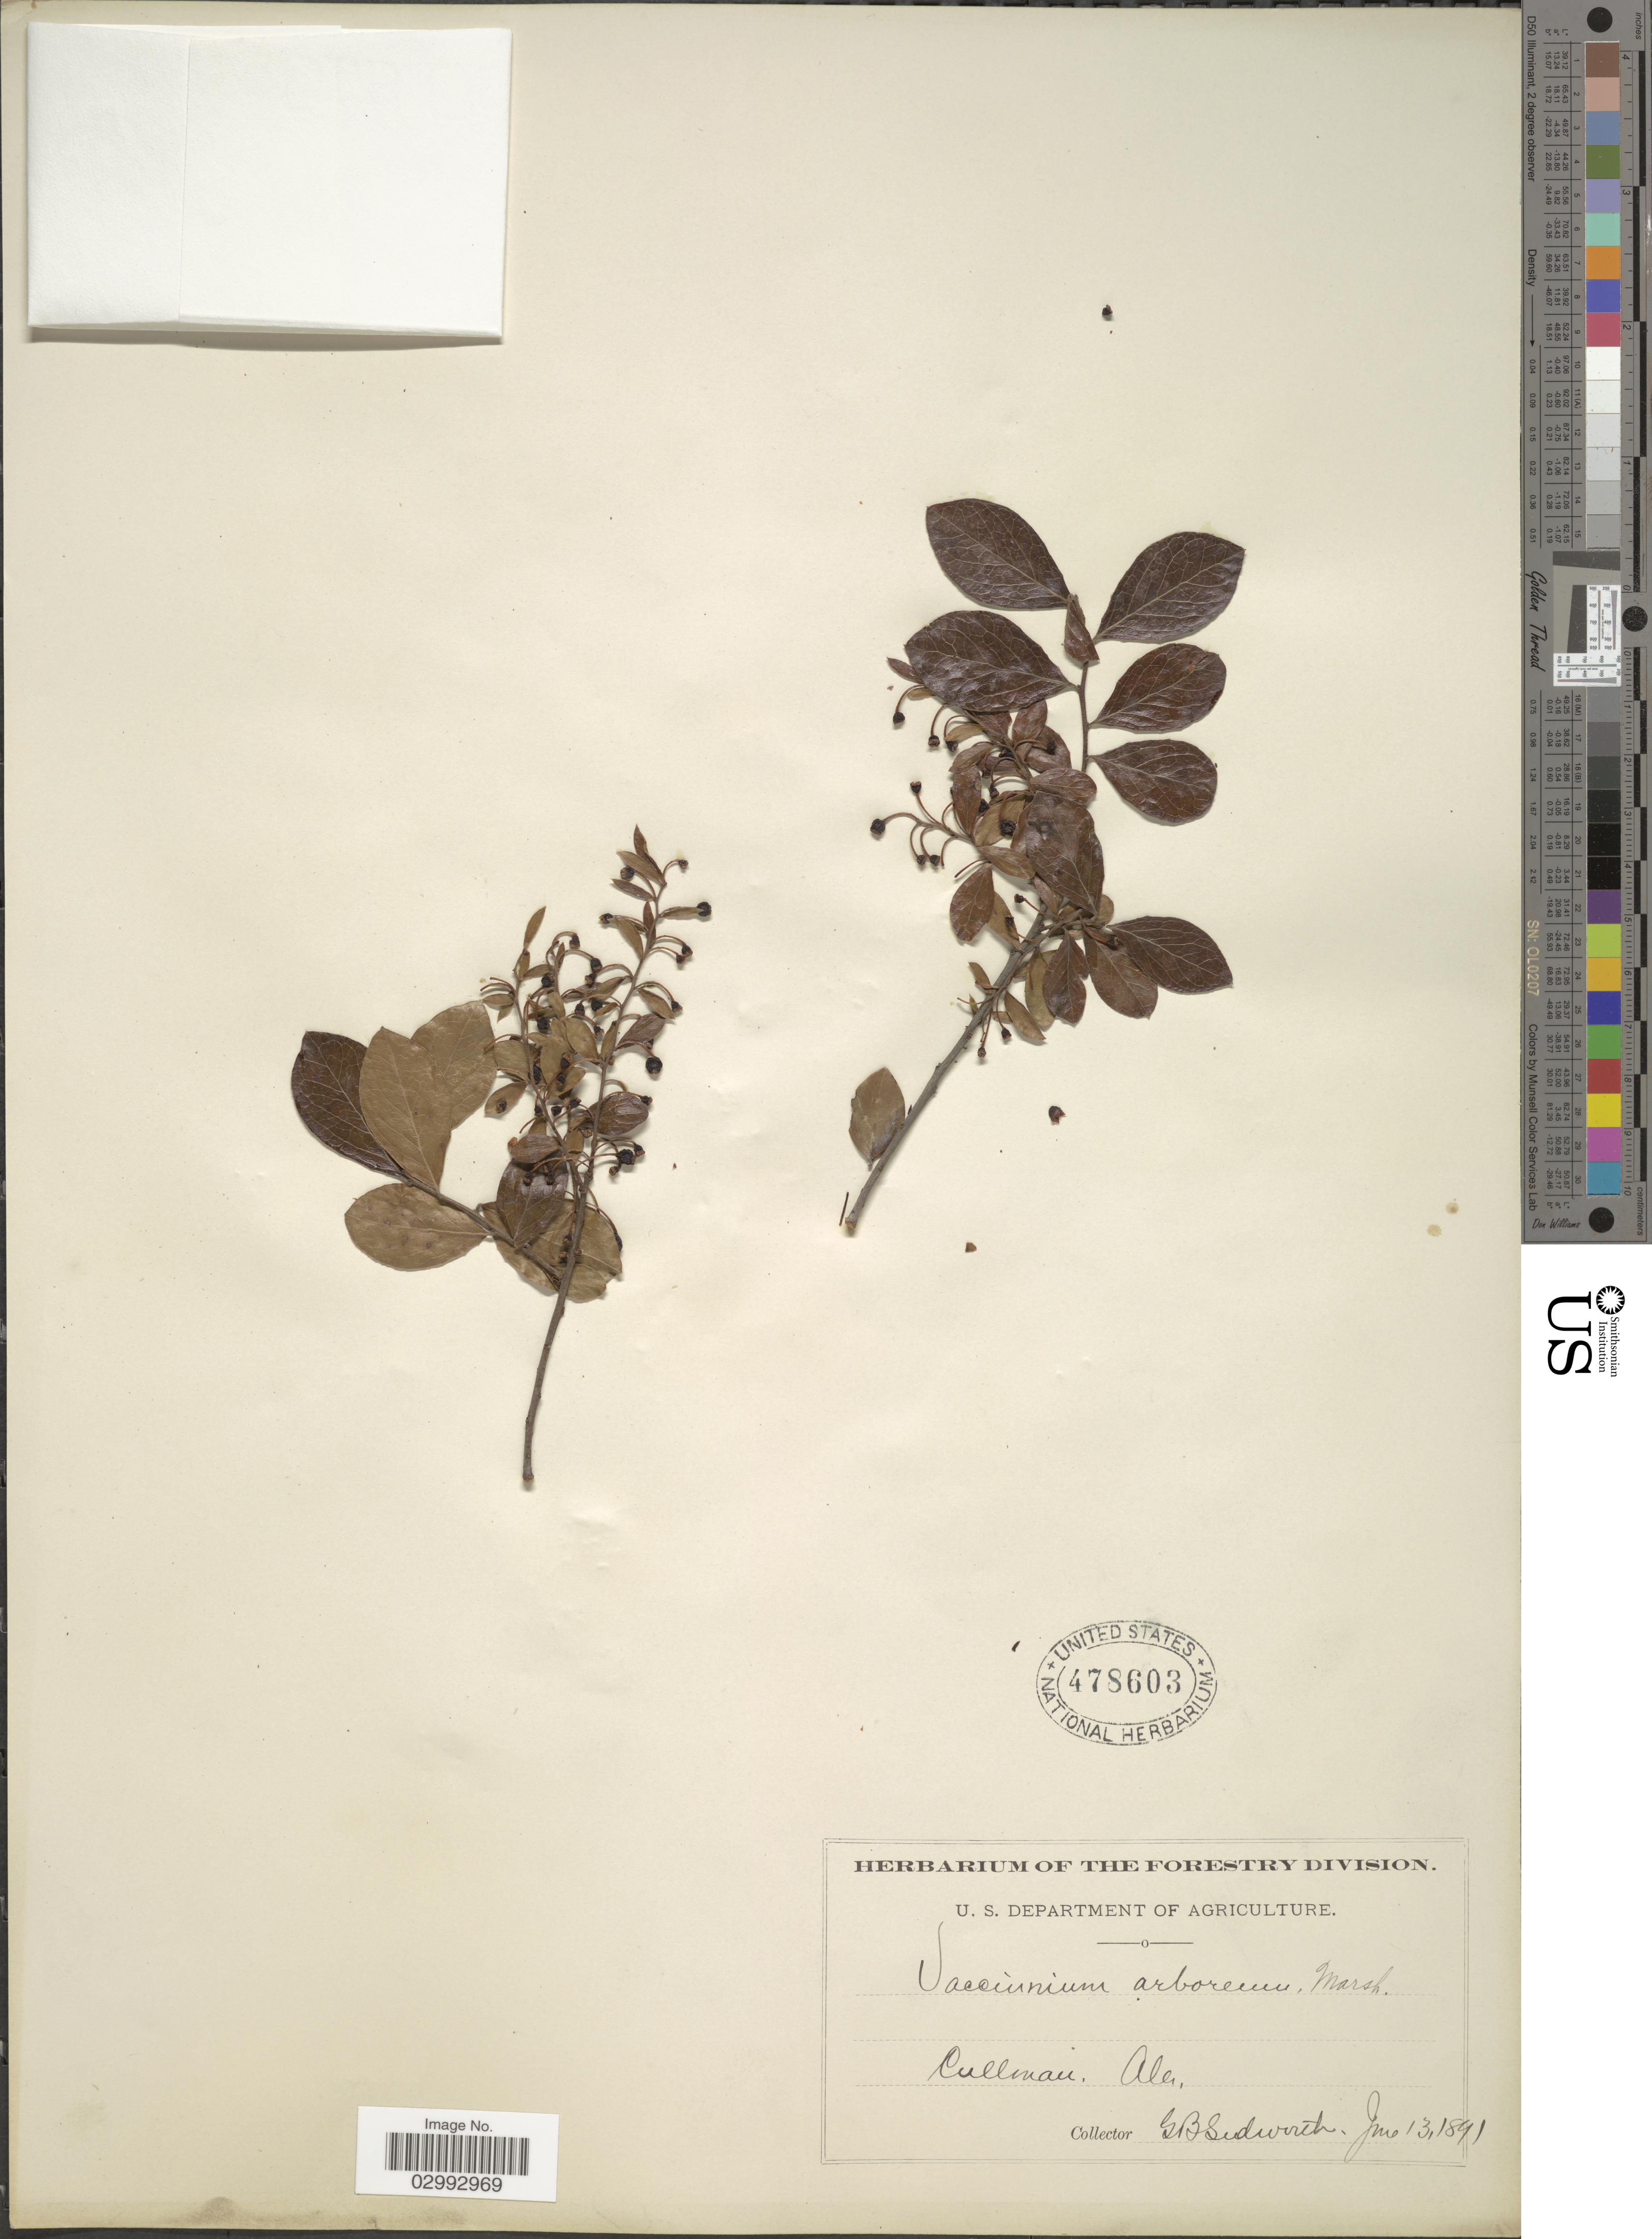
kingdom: Plantae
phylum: Tracheophyta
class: Magnoliopsida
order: Ericales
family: Ericaceae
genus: Batodendron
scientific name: Batodendron arboreum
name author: Nutt.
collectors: G. B. Sudworth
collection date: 1891-06-13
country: United States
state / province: Alabama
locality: Cullman.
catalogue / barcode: US 478603